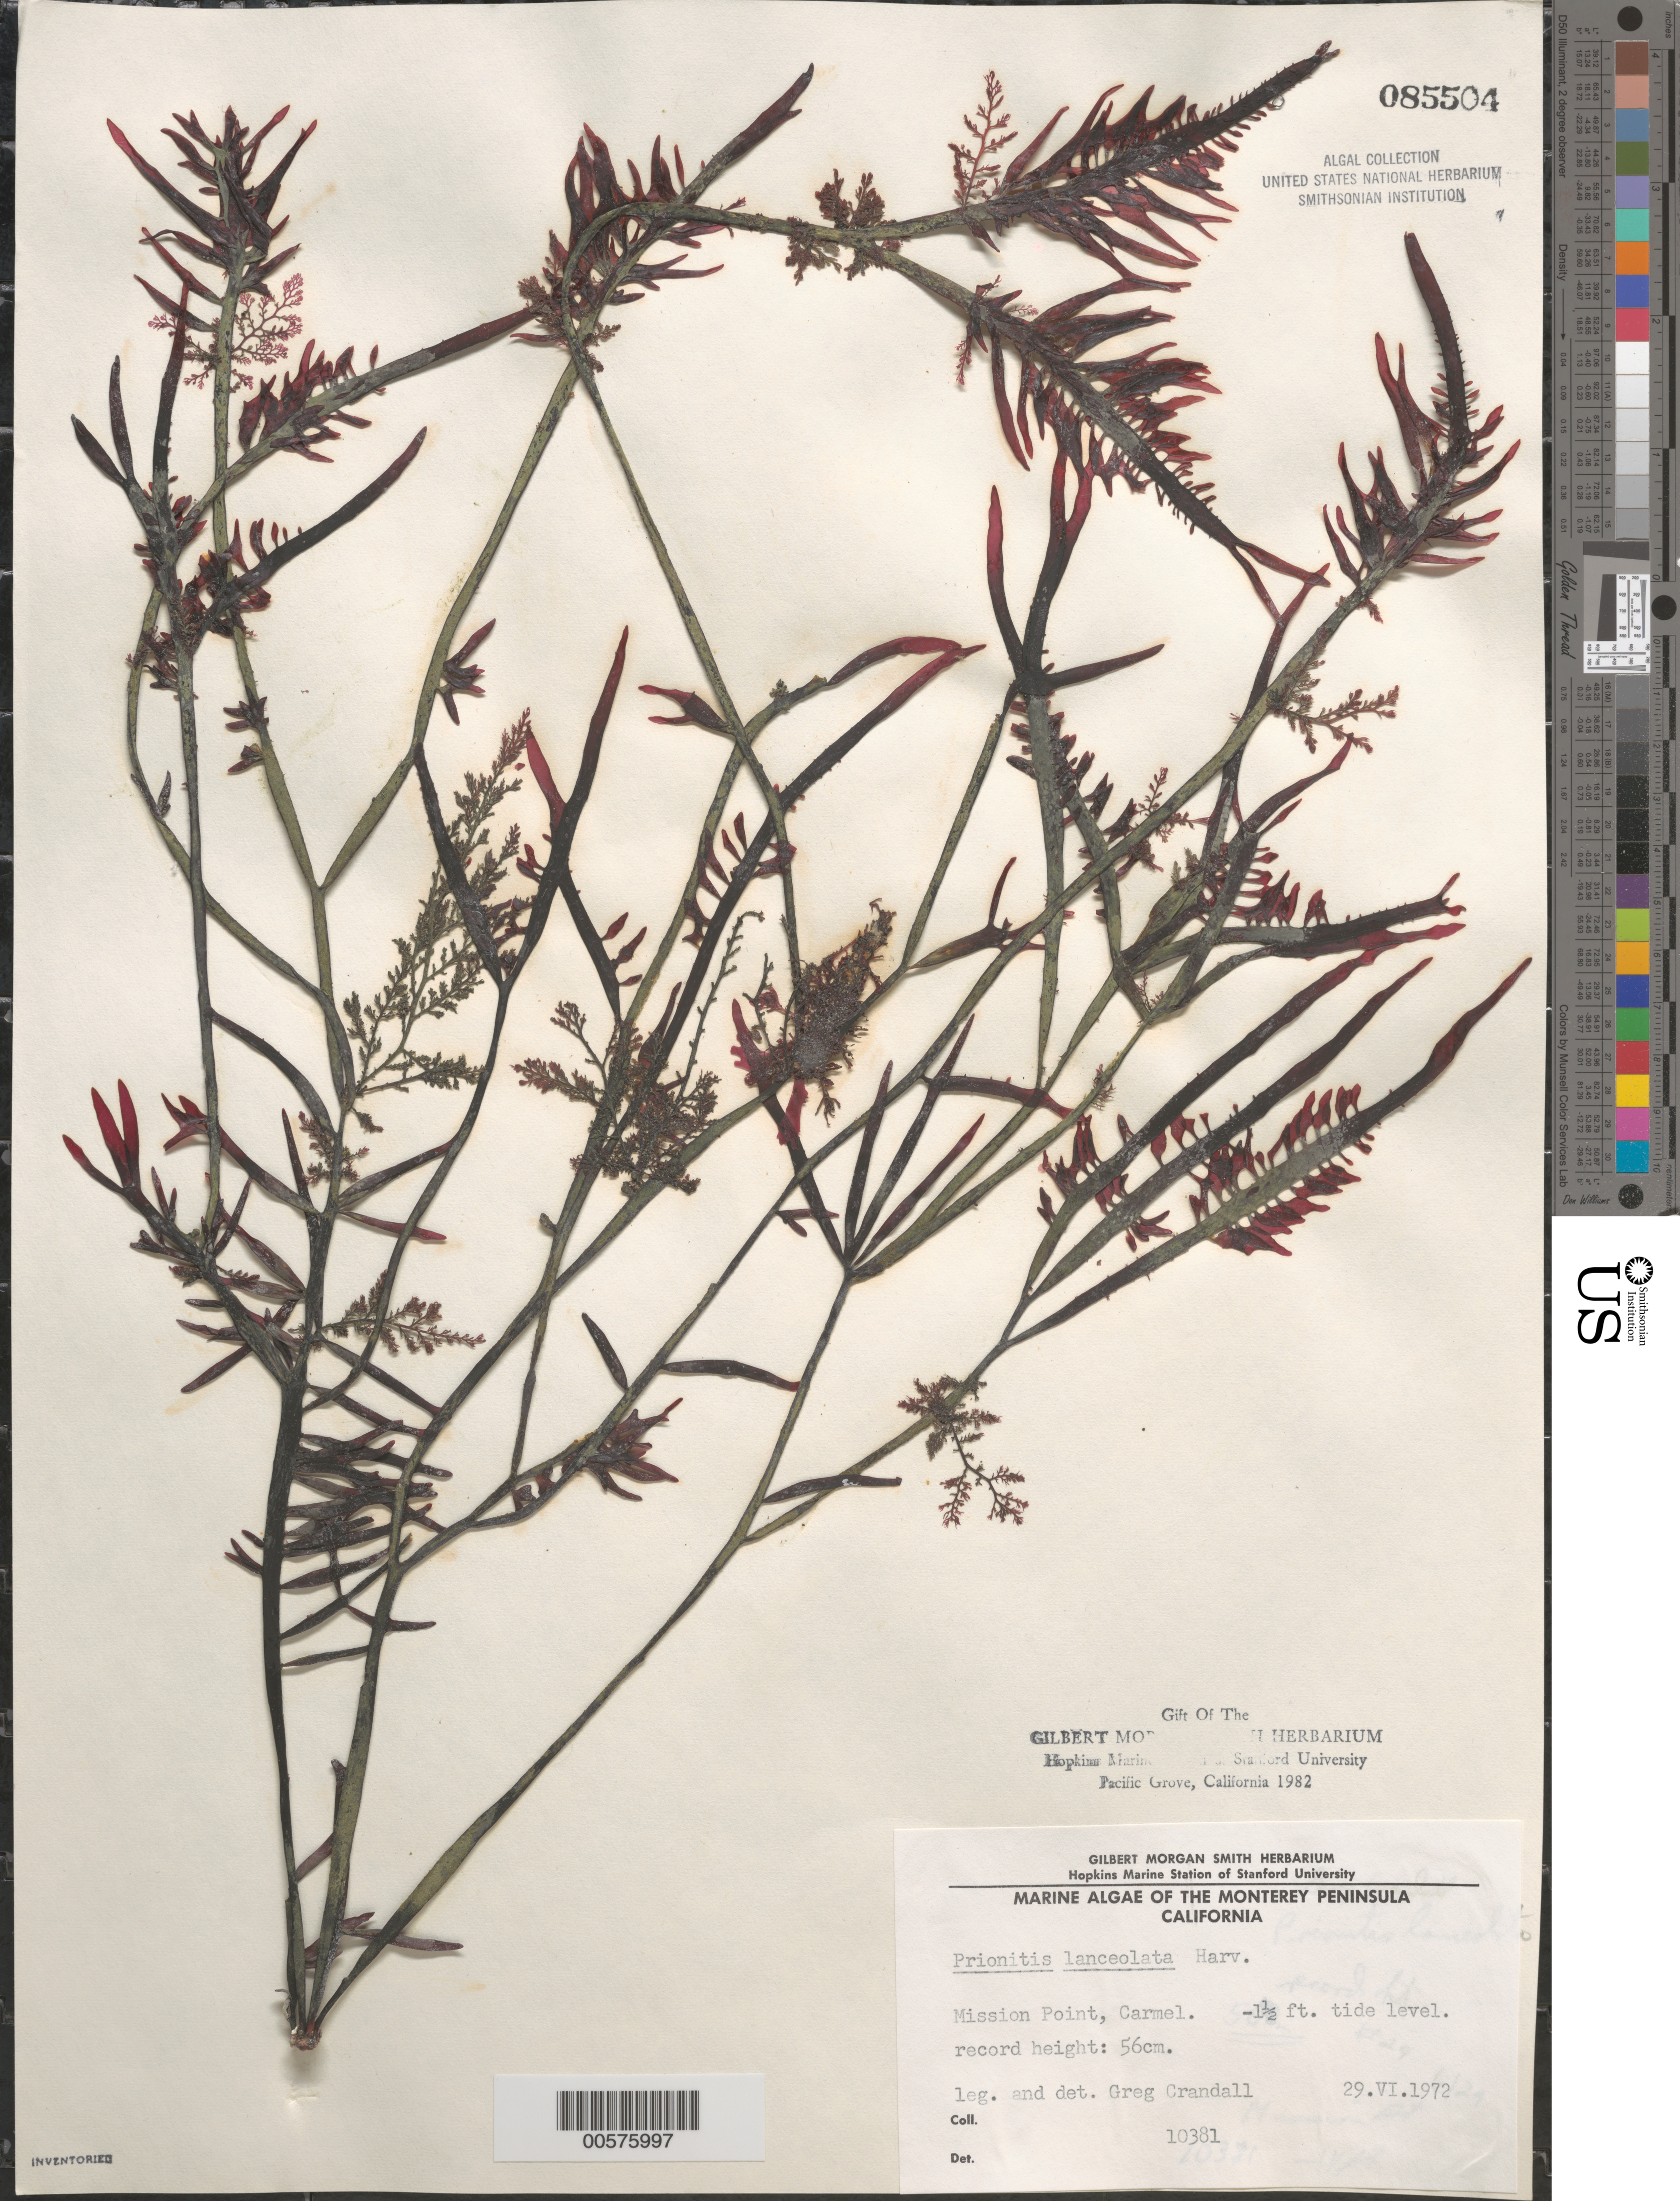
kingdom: Plantae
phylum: Rhodophyta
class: Florideophyceae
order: Cryptonemiales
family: Cryptonemiaceae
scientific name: Prionitis lanceolata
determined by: Crandall, G.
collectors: G. Crandall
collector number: IAA 10381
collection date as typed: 29 Jun 1972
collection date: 1972-06-29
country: United States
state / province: California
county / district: Monterey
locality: Mission Point, Carmel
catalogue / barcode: US 85504